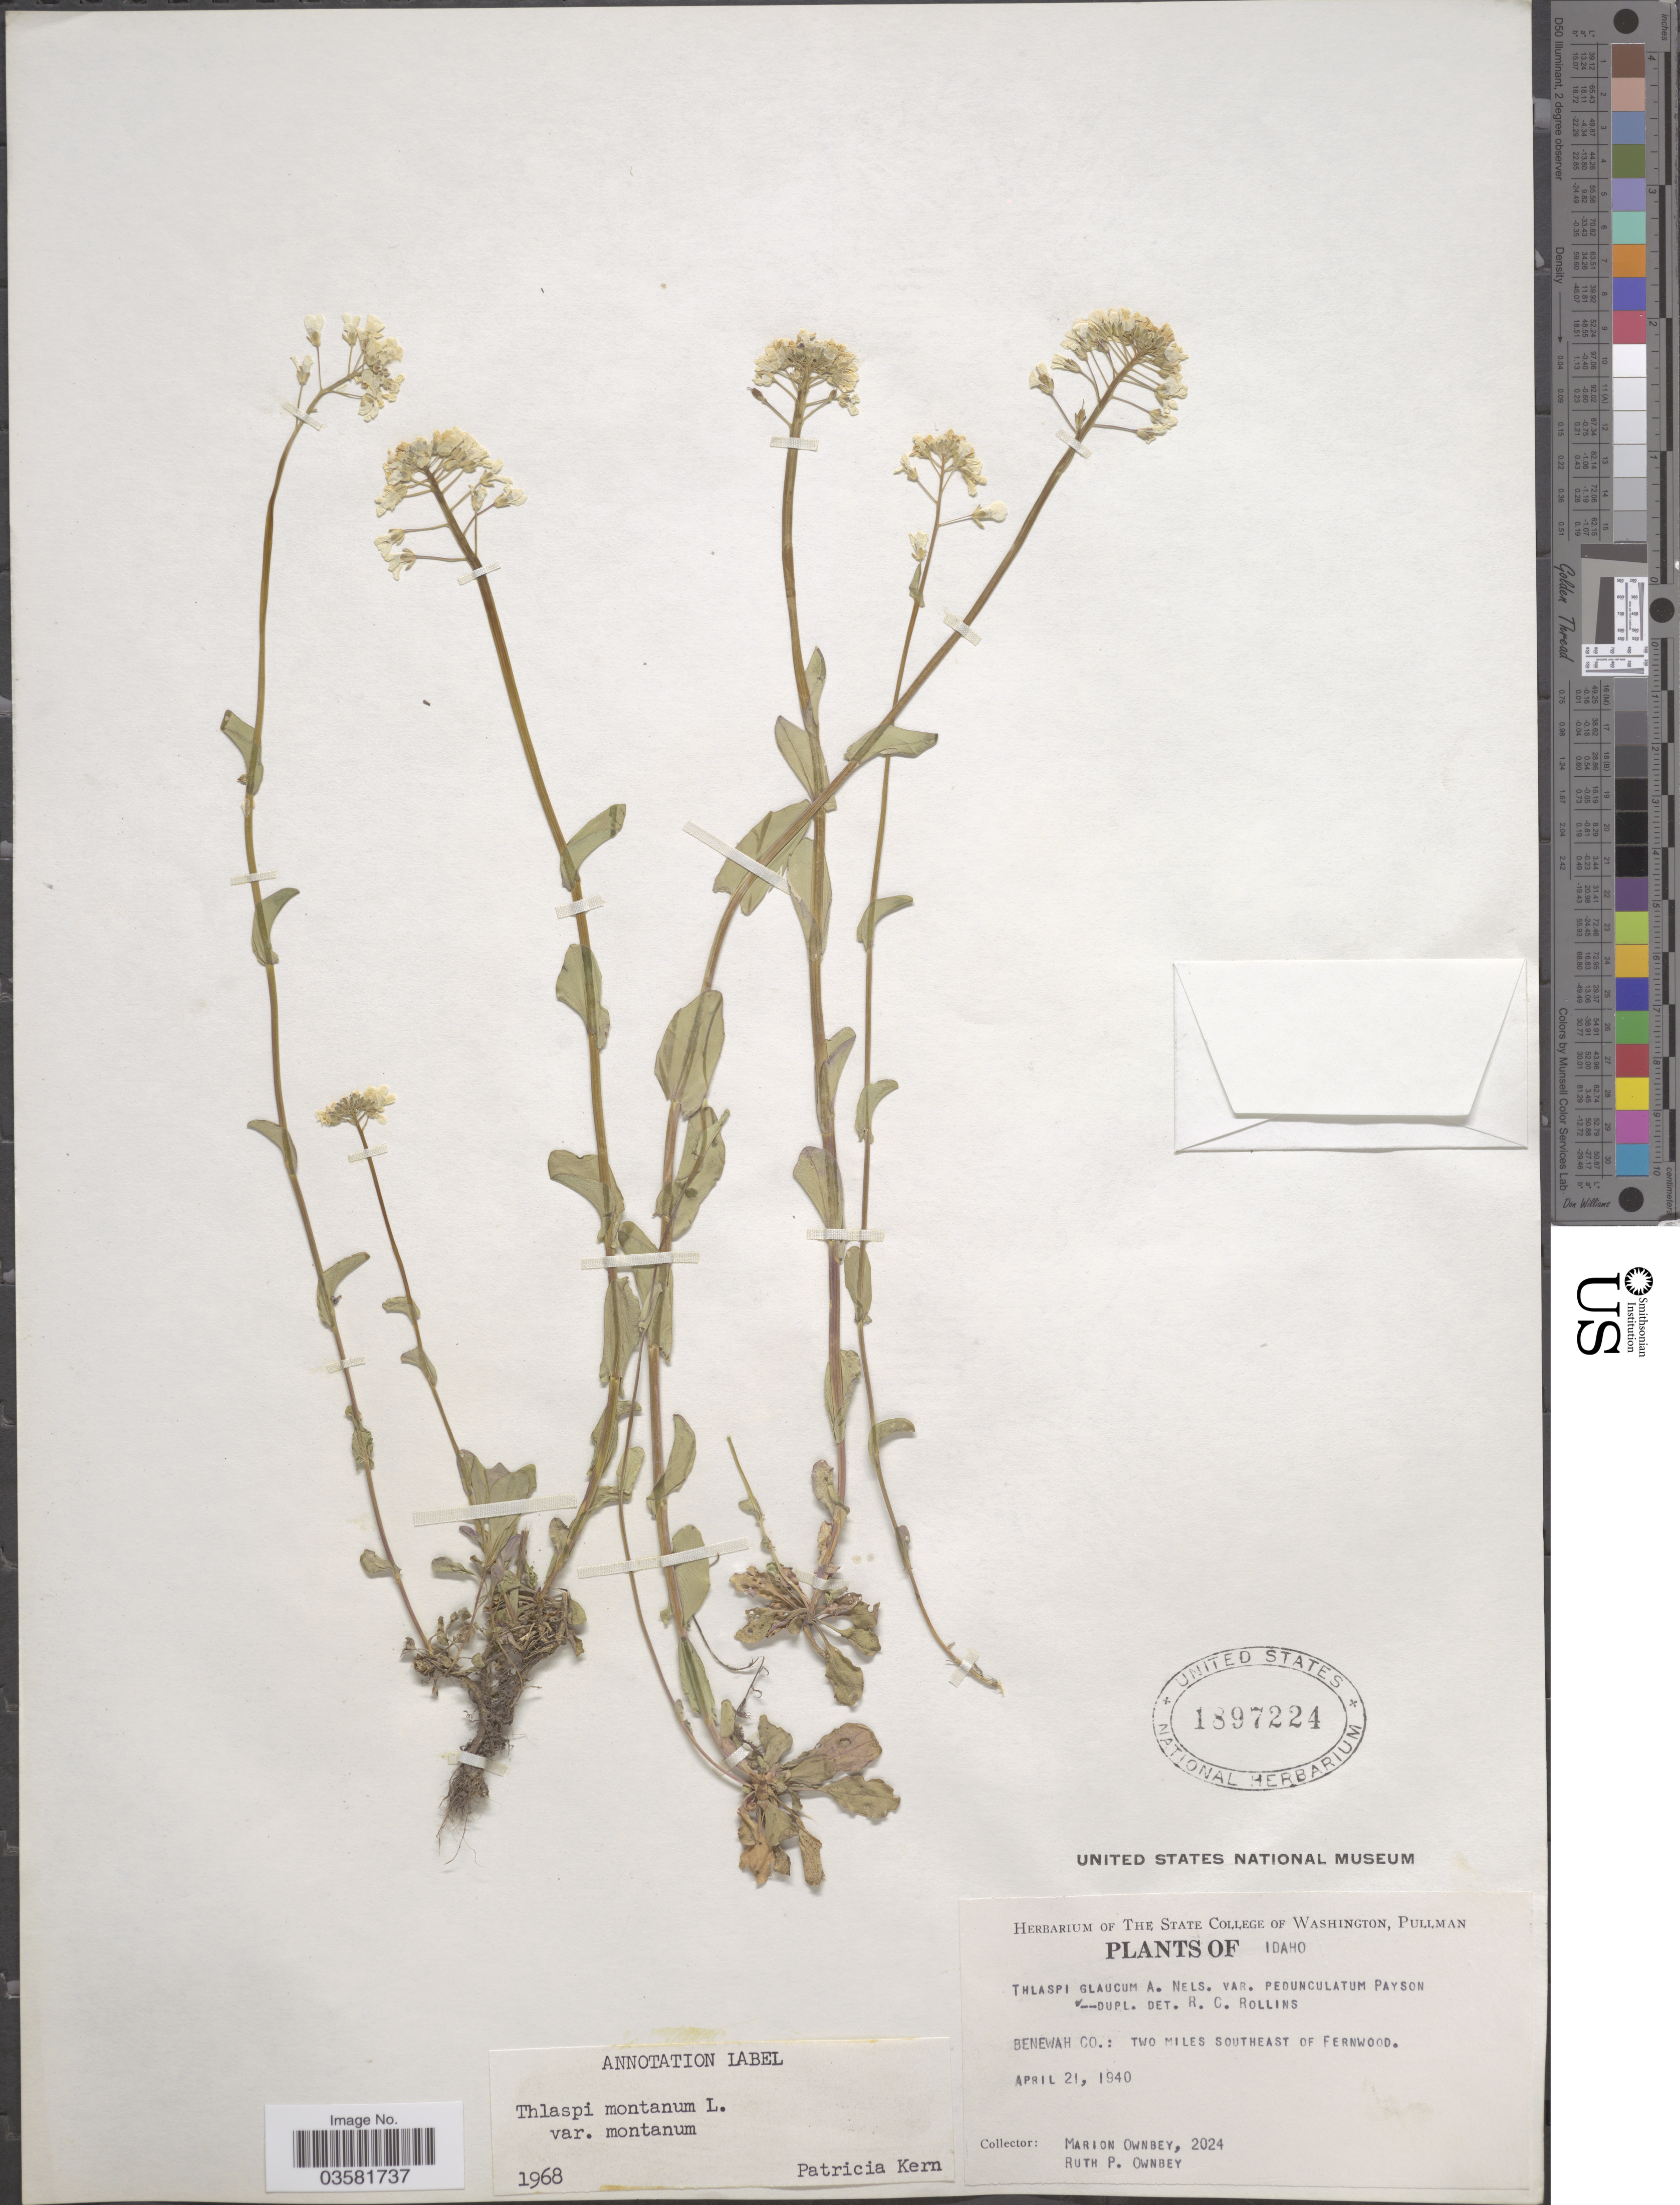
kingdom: Plantae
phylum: Tracheophyta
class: Magnoliopsida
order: Brassicales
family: Brassicaceae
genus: Thlaspi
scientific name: Thlaspi montanum var. montanum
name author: L.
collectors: M. Ownbey & R. Ownbey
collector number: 2024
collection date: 1940-04-21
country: United States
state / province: Idaho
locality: Benewah Co.: Two miles southeast of Fernwood.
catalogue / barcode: US 1897224